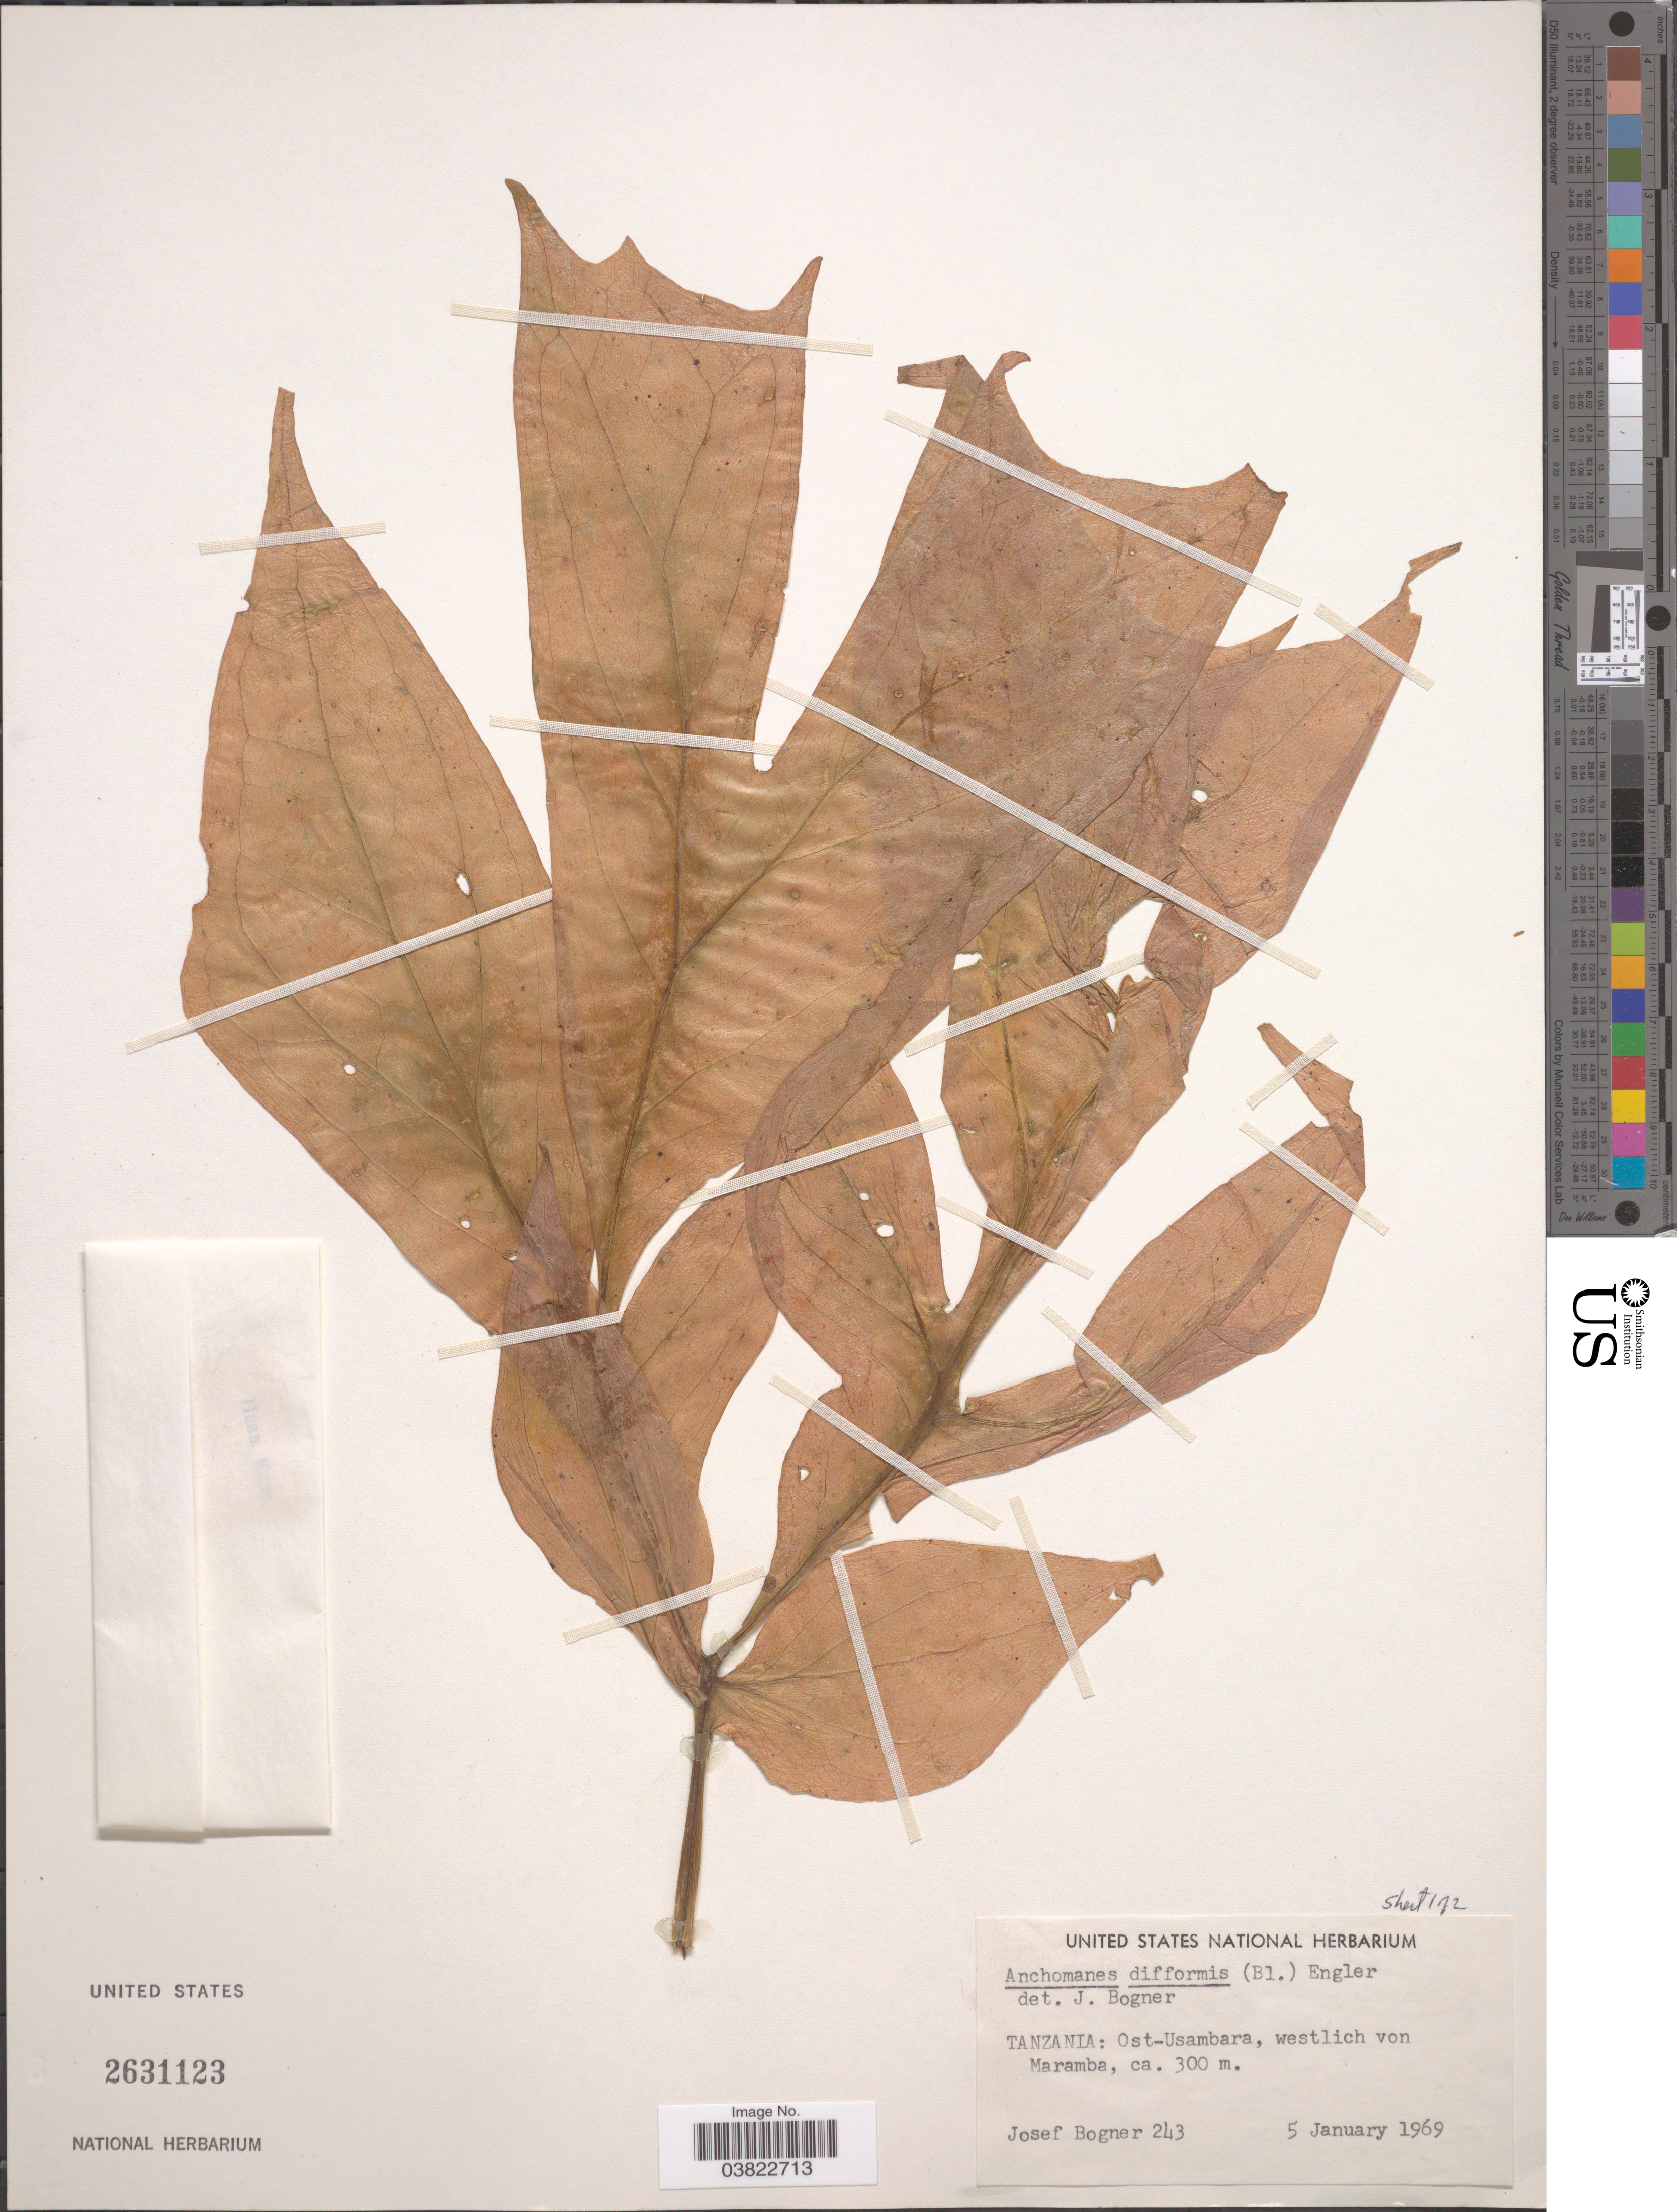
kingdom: Plantae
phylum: Tracheophyta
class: Liliopsida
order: Alismatales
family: Araceae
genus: Anchomanes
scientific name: Anchomanes difformis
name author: (Blume) Engl.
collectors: J. Bogner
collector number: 243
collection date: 1969-01-05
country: Tanzania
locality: Ost-Usambara, westlich von Maramba.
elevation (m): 300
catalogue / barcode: US 2631123